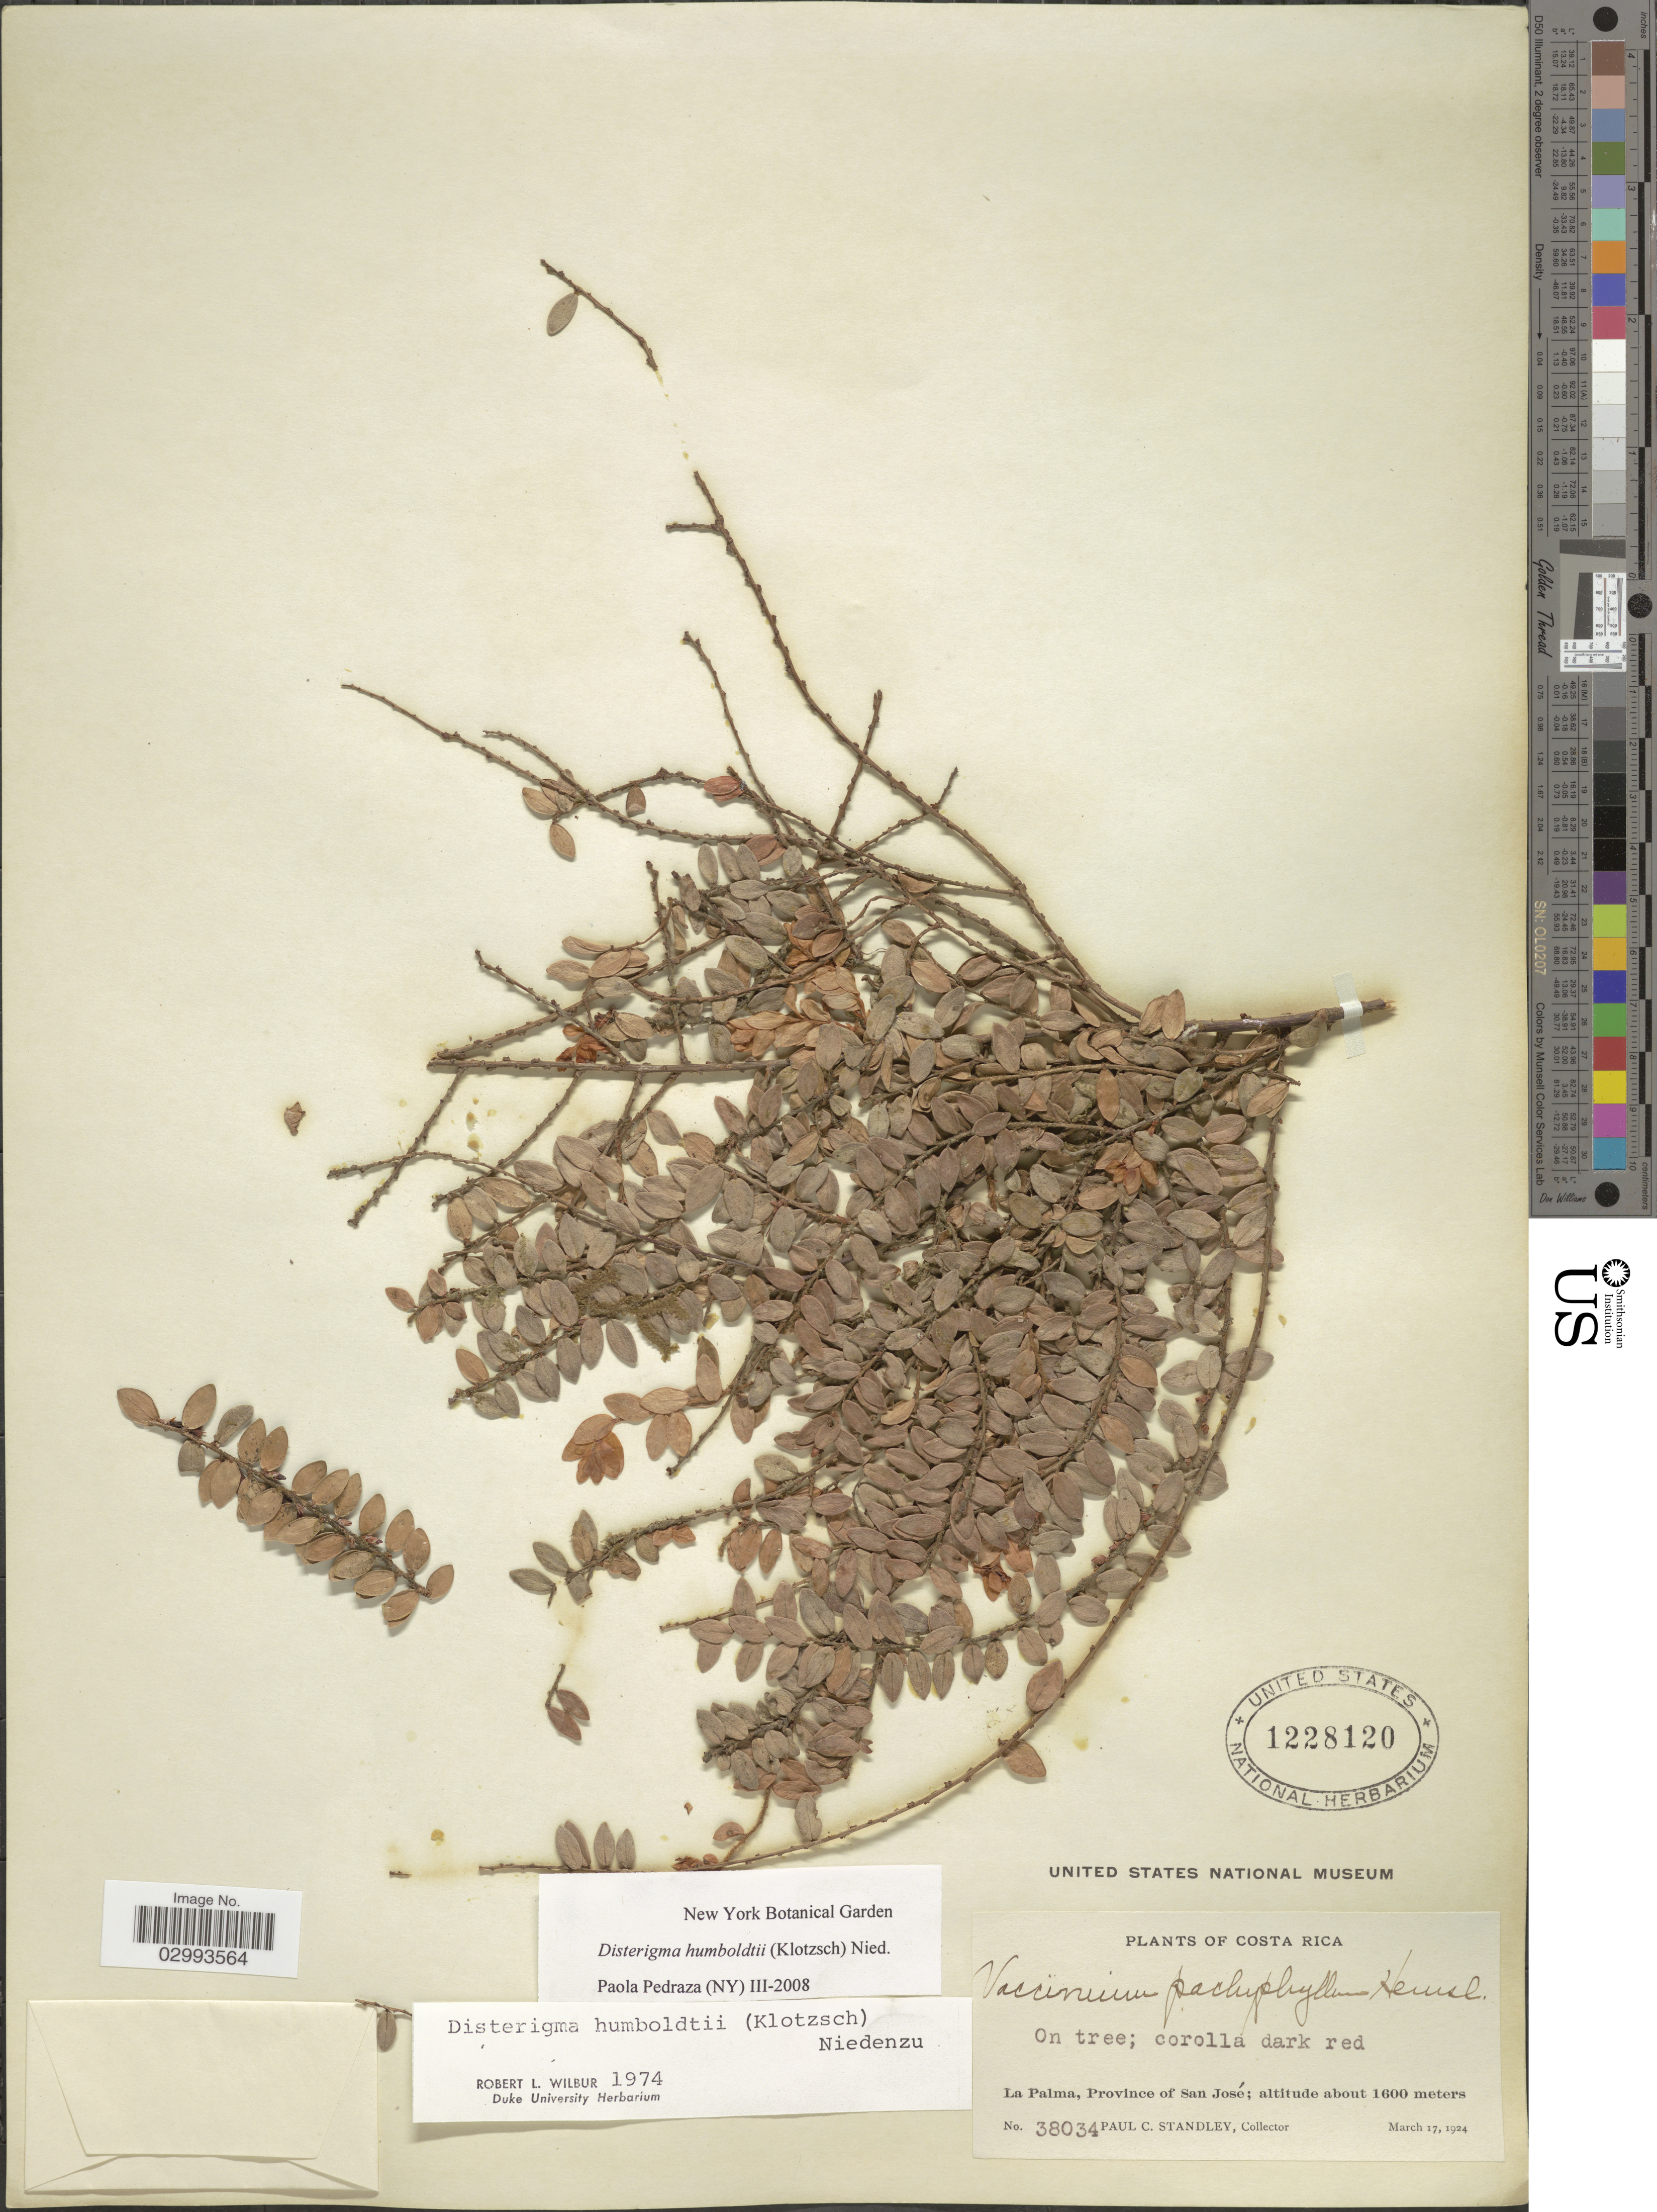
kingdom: Plantae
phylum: Tracheophyta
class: Magnoliopsida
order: Ericales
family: Ericaceae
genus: Disterigma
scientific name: Disterigma humboldtii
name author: (Klotzsch) Nied.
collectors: P. C. Standley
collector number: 38034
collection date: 1924-03-17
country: Costa Rica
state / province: San José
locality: La Palma.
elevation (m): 1600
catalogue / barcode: US 1228120